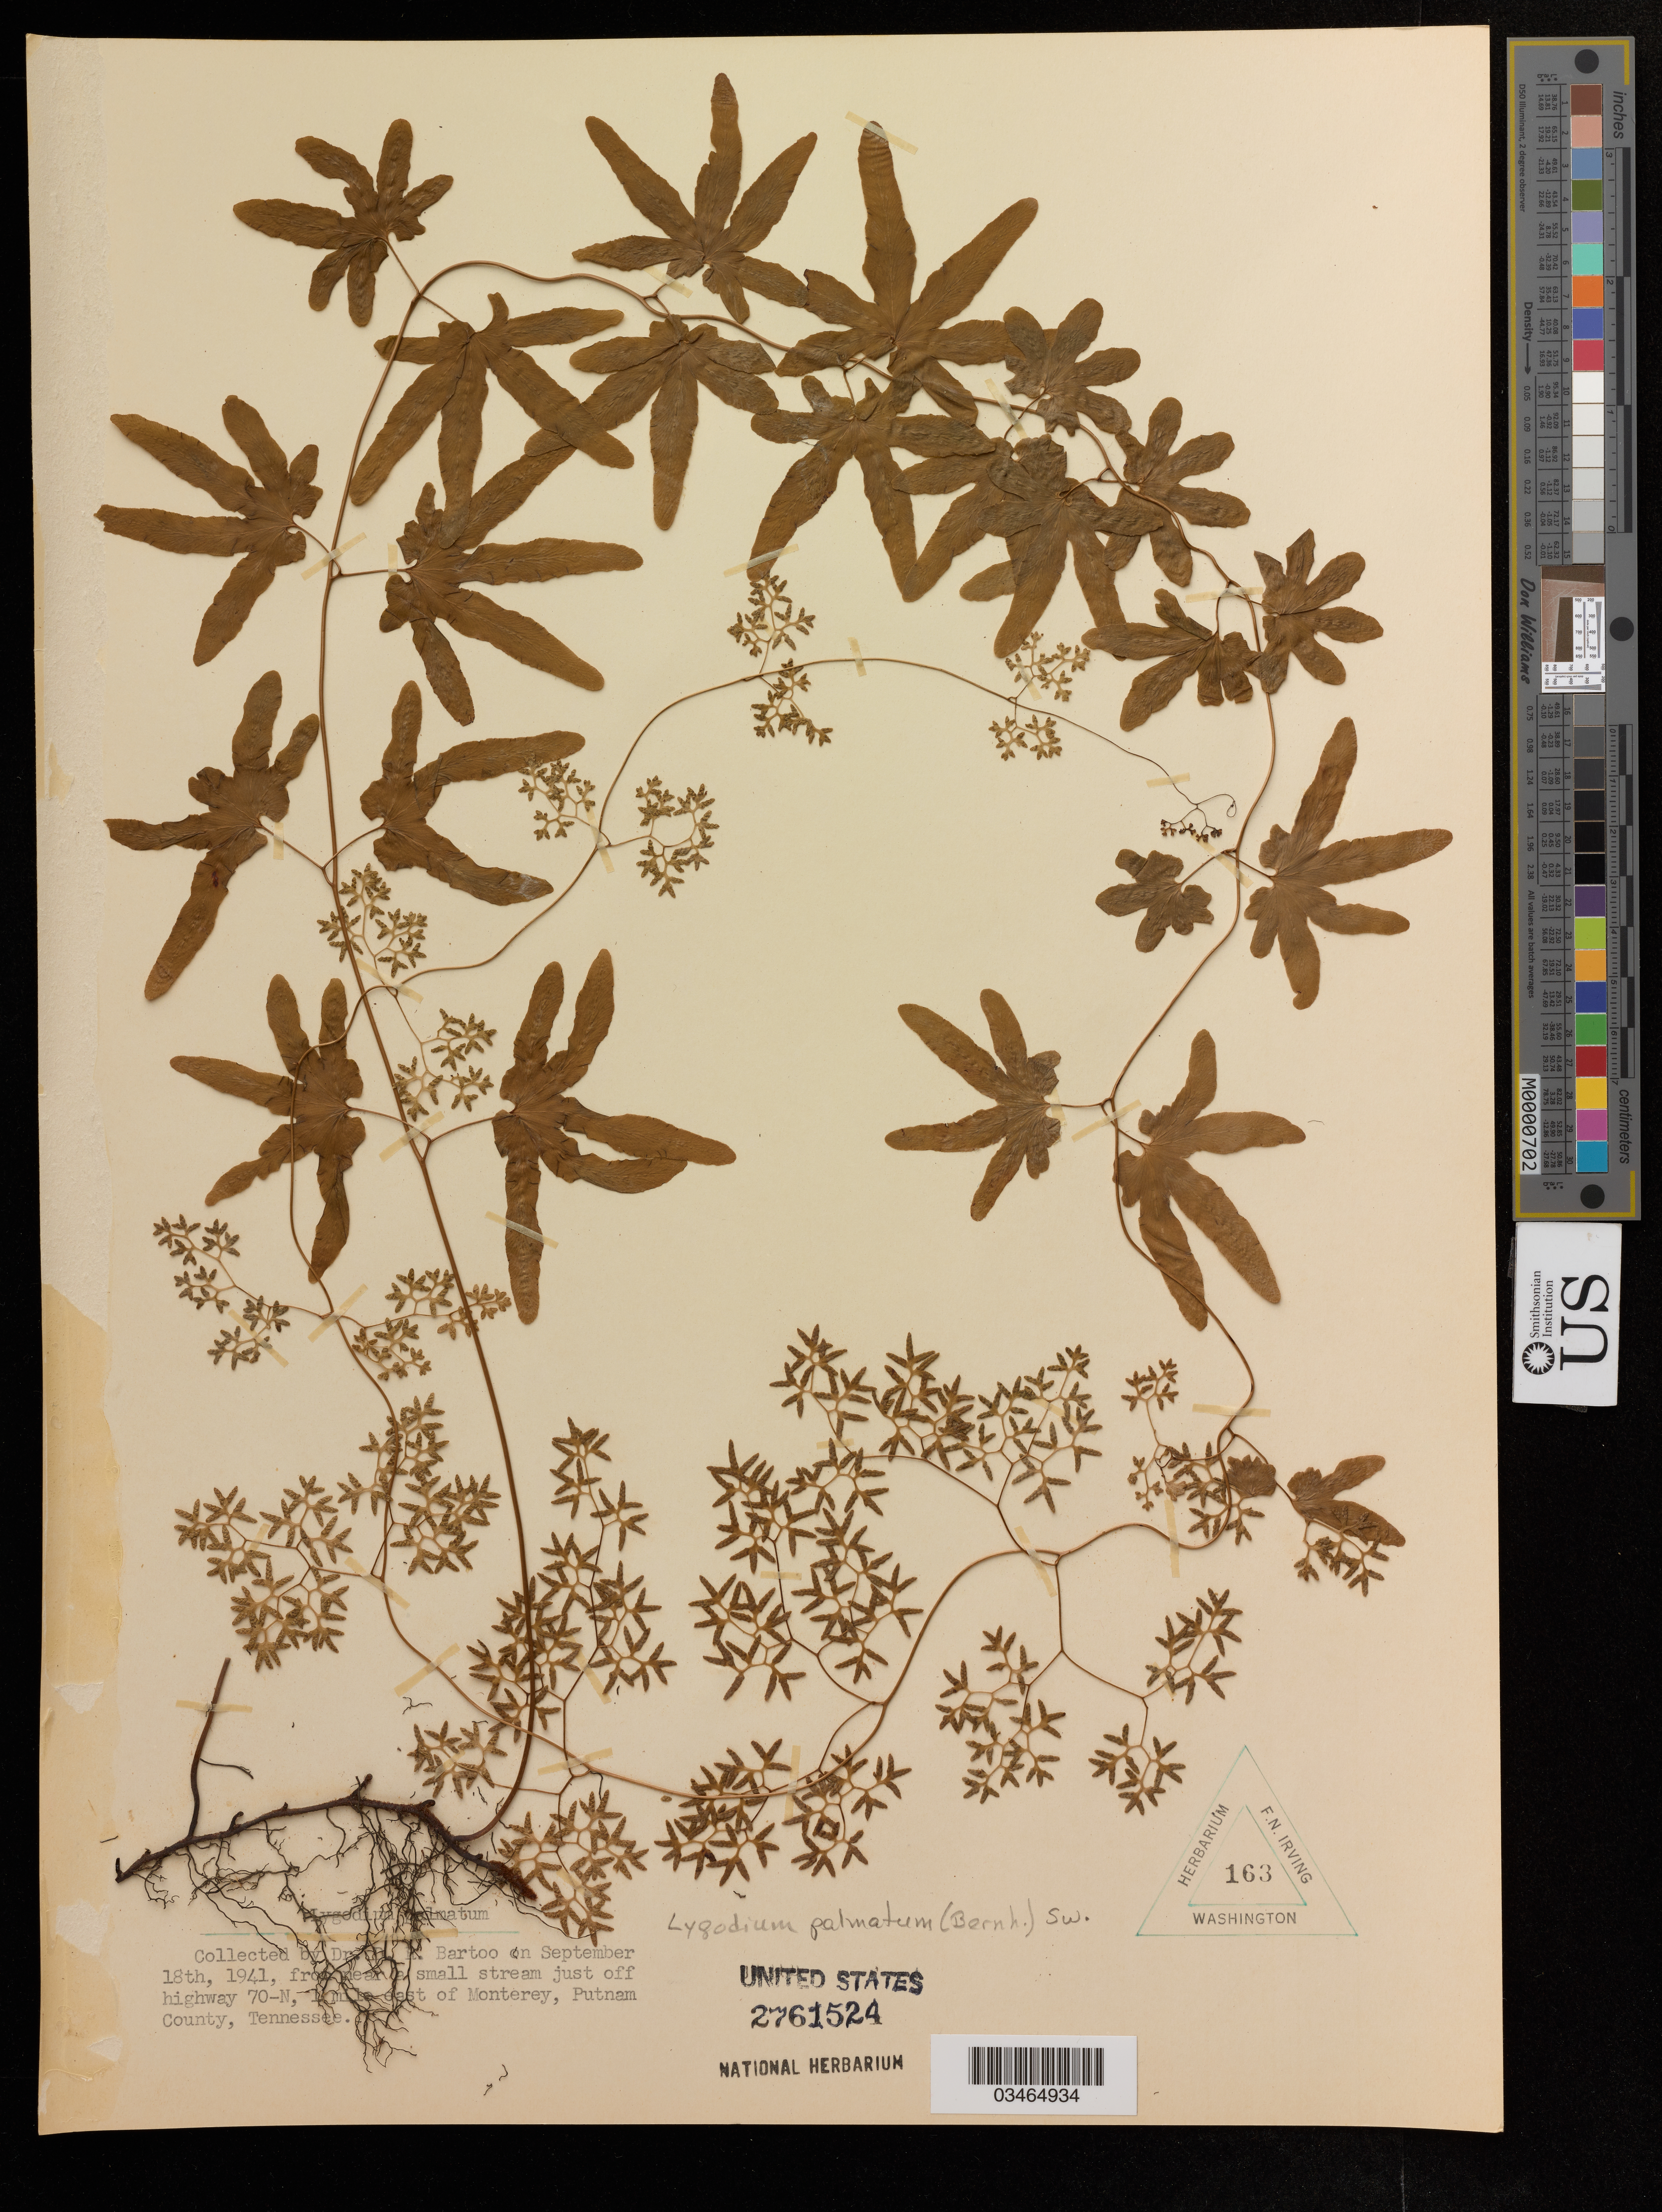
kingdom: Plantae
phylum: Tracheophyta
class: Polypodiopsida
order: Schizaeales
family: Lygodiaceae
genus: Lygodium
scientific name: Lygodium palmatum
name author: (Bernh.) Sw.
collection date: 1941-09-18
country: United States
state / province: Tennessee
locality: From near a small stream just off highway 70-N ,1 mile east of Monterey, Putnam County.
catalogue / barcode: US 2761524